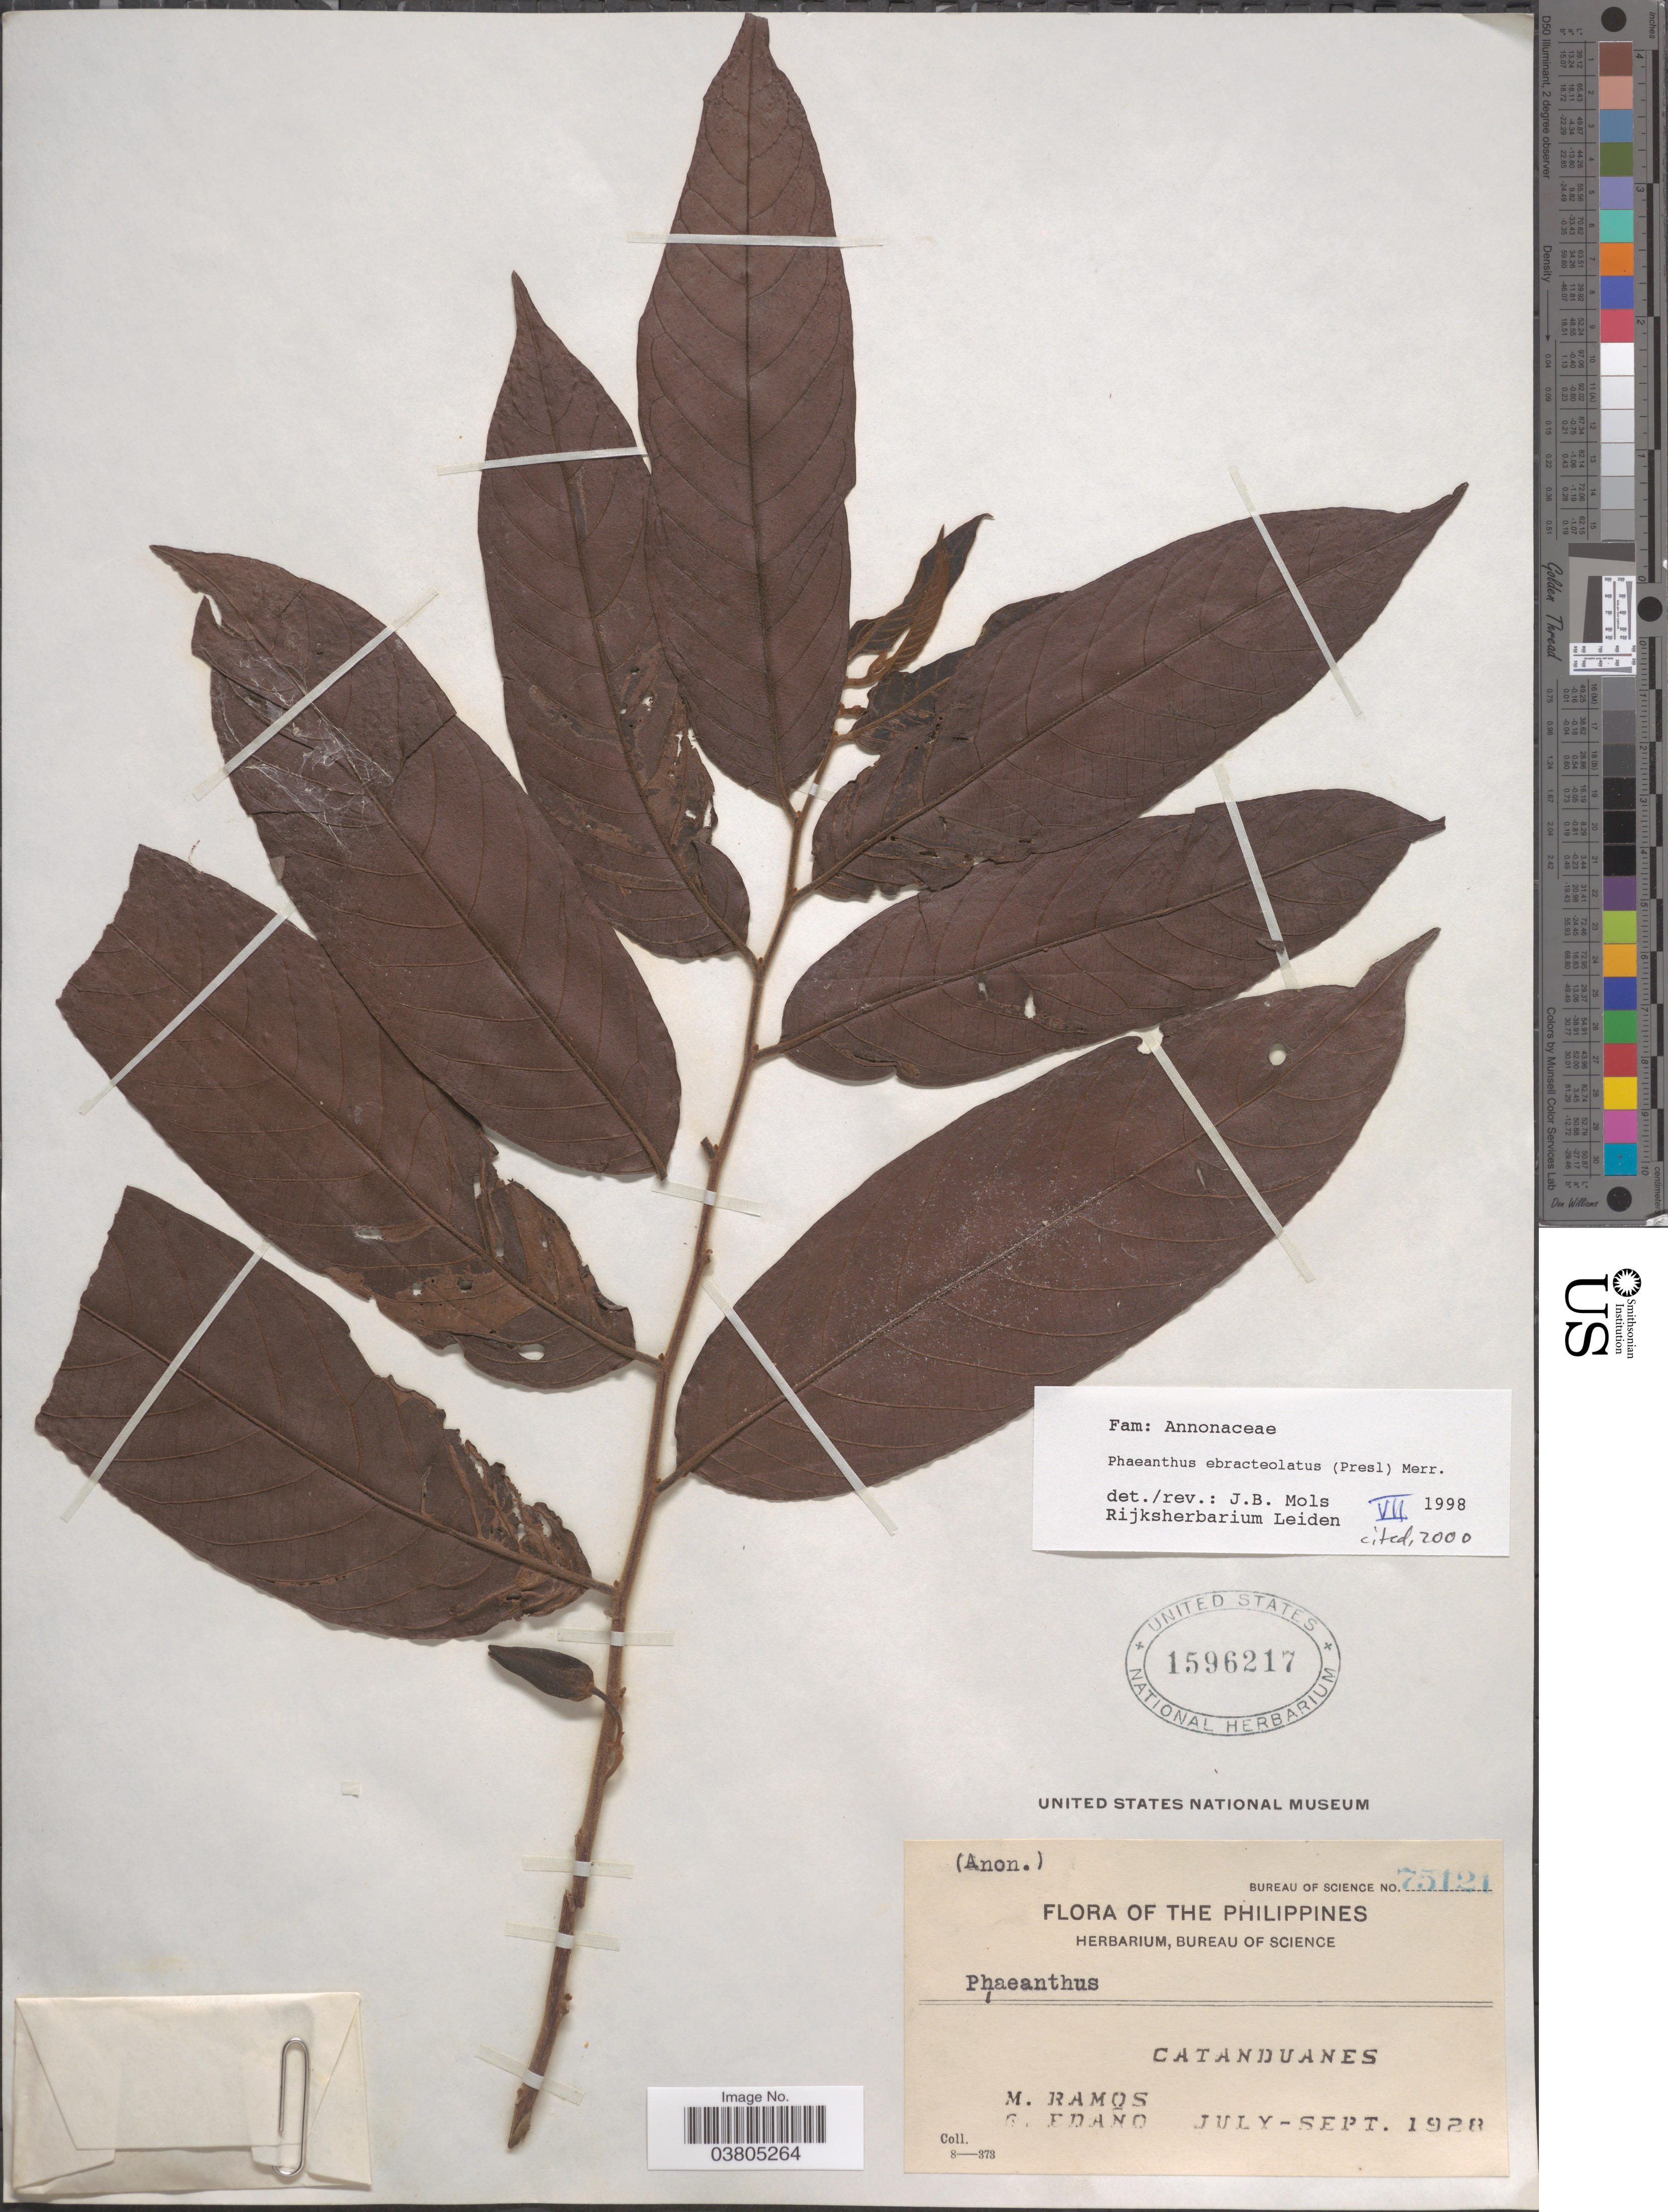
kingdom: Plantae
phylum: Tracheophyta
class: Magnoliopsida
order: Magnoliales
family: Annonaceae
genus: Phaeanthus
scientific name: Phaeanthus ebracteolatus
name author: (C. Presl) Merr.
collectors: M. Ramos & G. Edaño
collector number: Bureau of Science 75121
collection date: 1928-07/1928-09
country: Philippines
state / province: Bicol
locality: Catanduanes.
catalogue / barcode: US 1596217